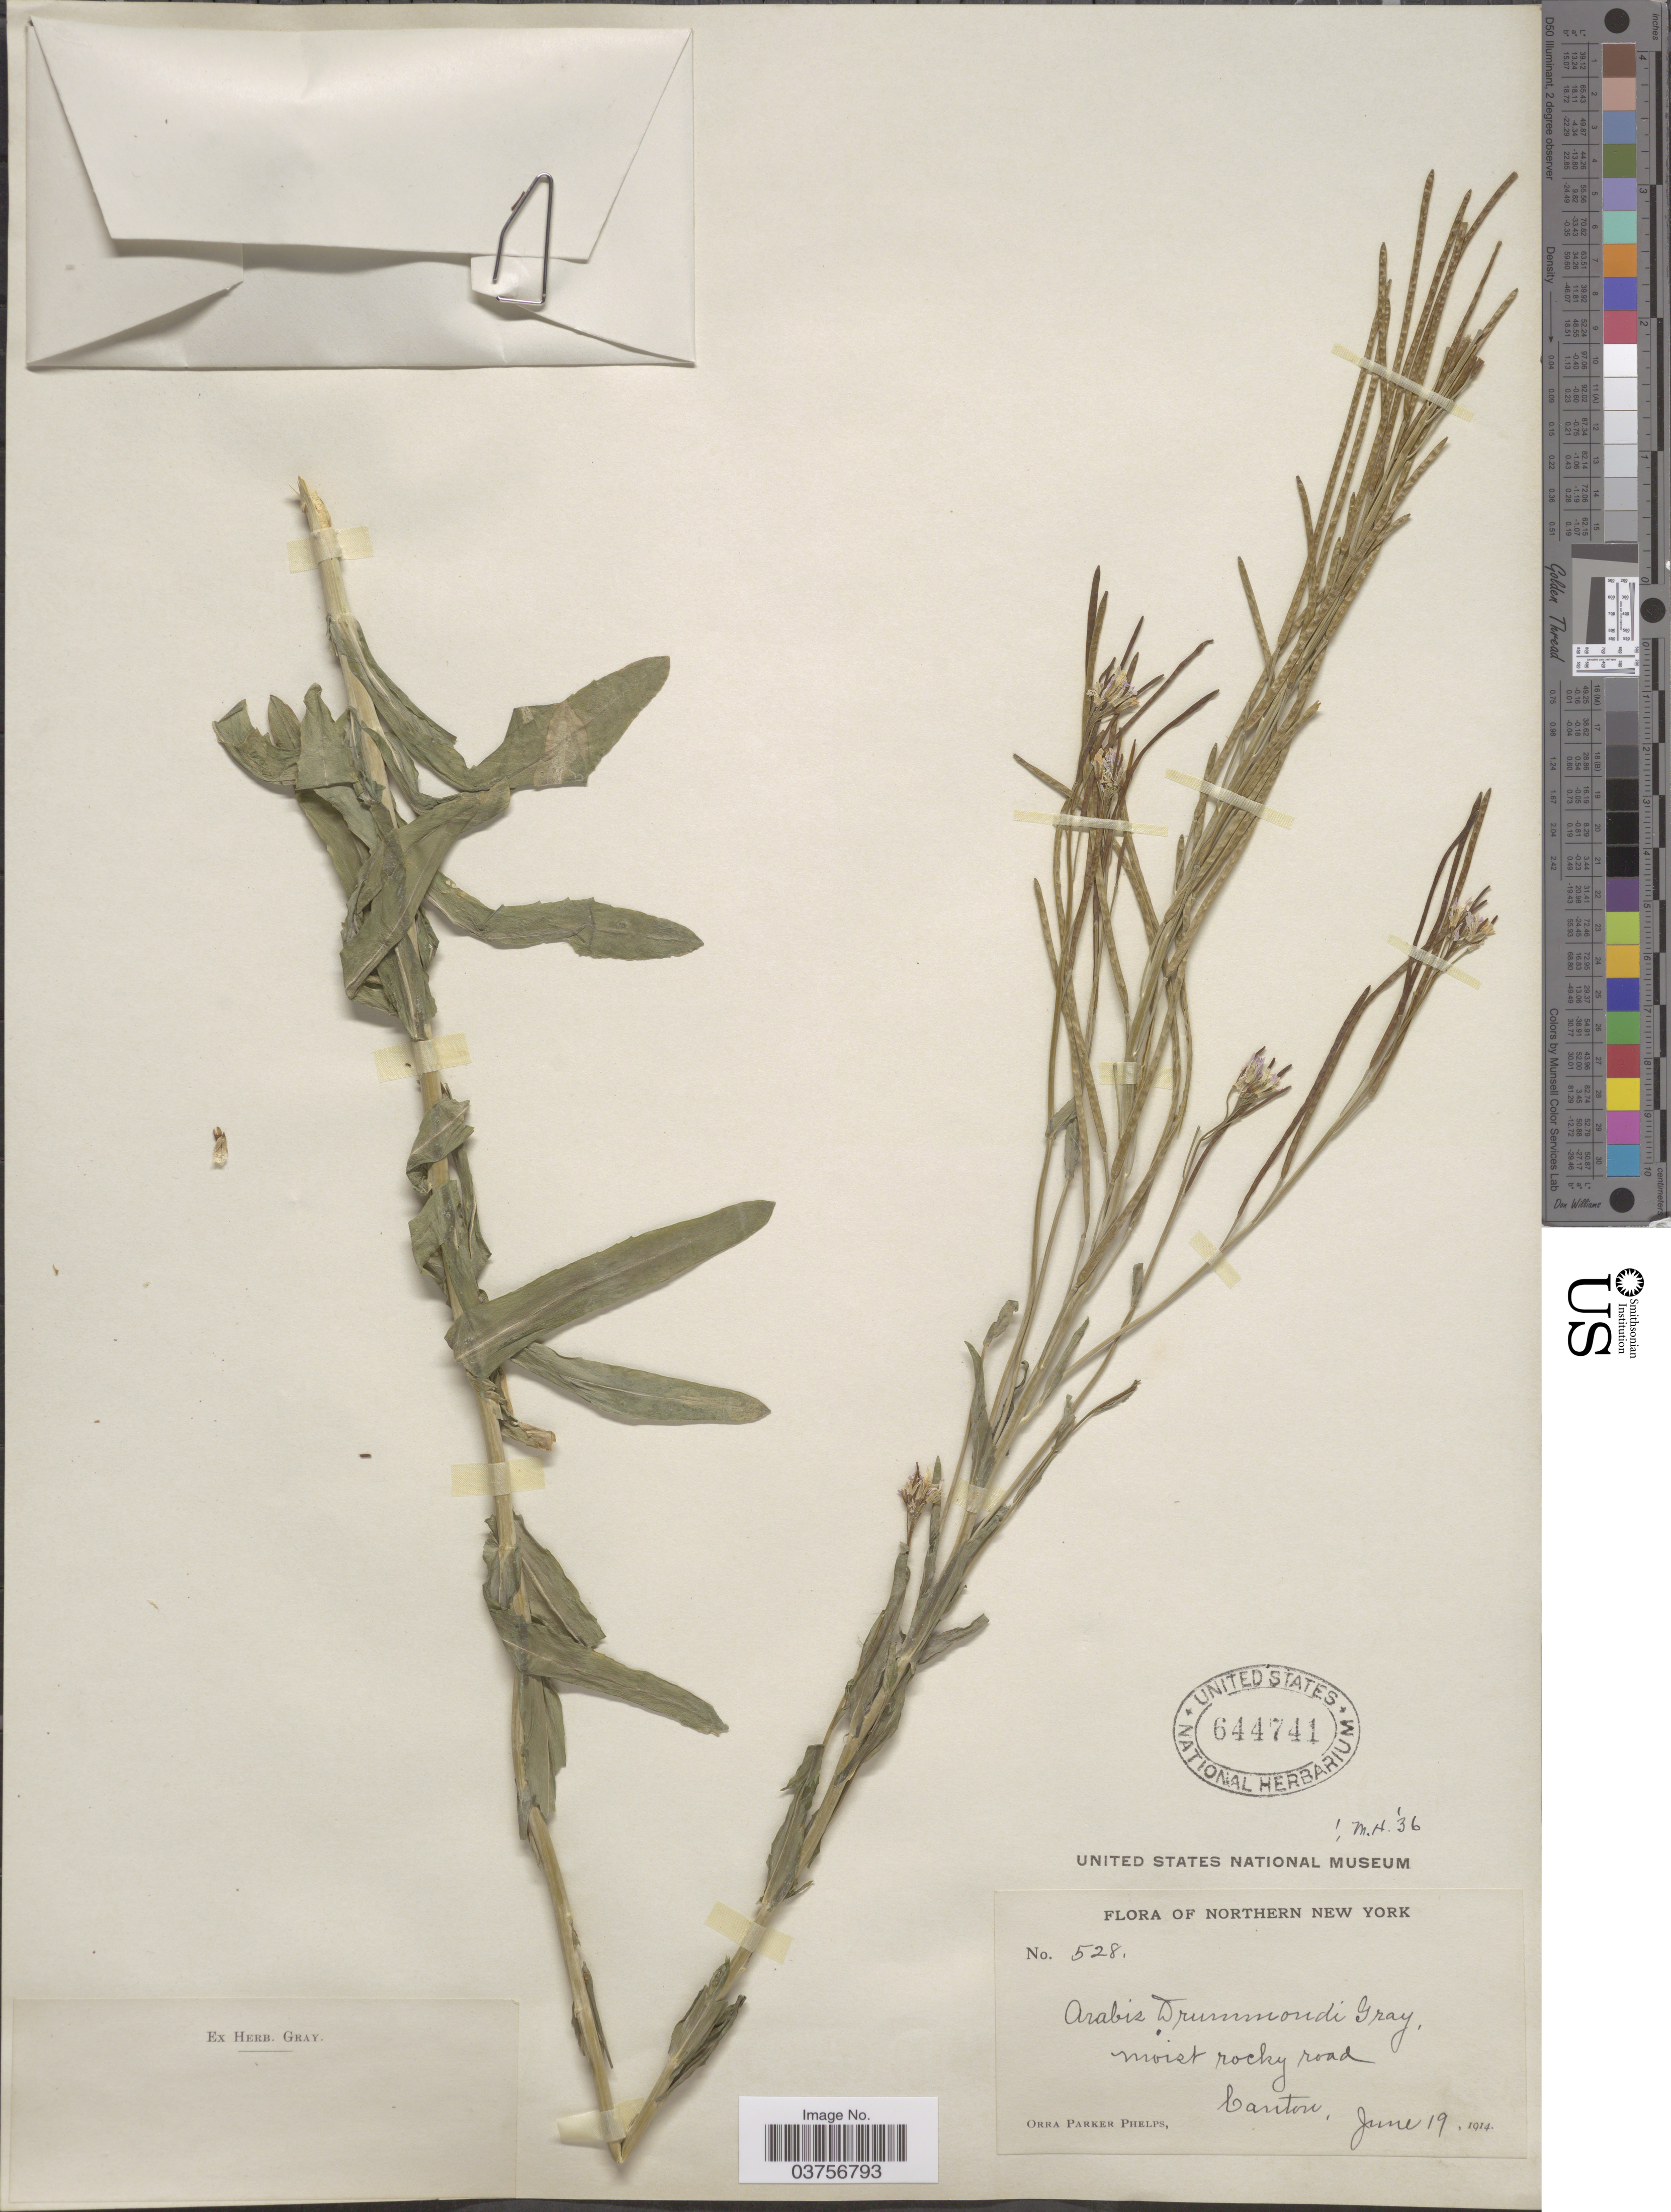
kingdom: Plantae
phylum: Tracheophyta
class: Magnoliopsida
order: Brassicales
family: Brassicaceae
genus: Arabis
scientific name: Arabis drummondii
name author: A. Gray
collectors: O. P. Phelps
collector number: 528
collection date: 1914-06-19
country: United States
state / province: New York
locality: Northern New York. Moist rocky road, Canton.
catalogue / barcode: US 644741